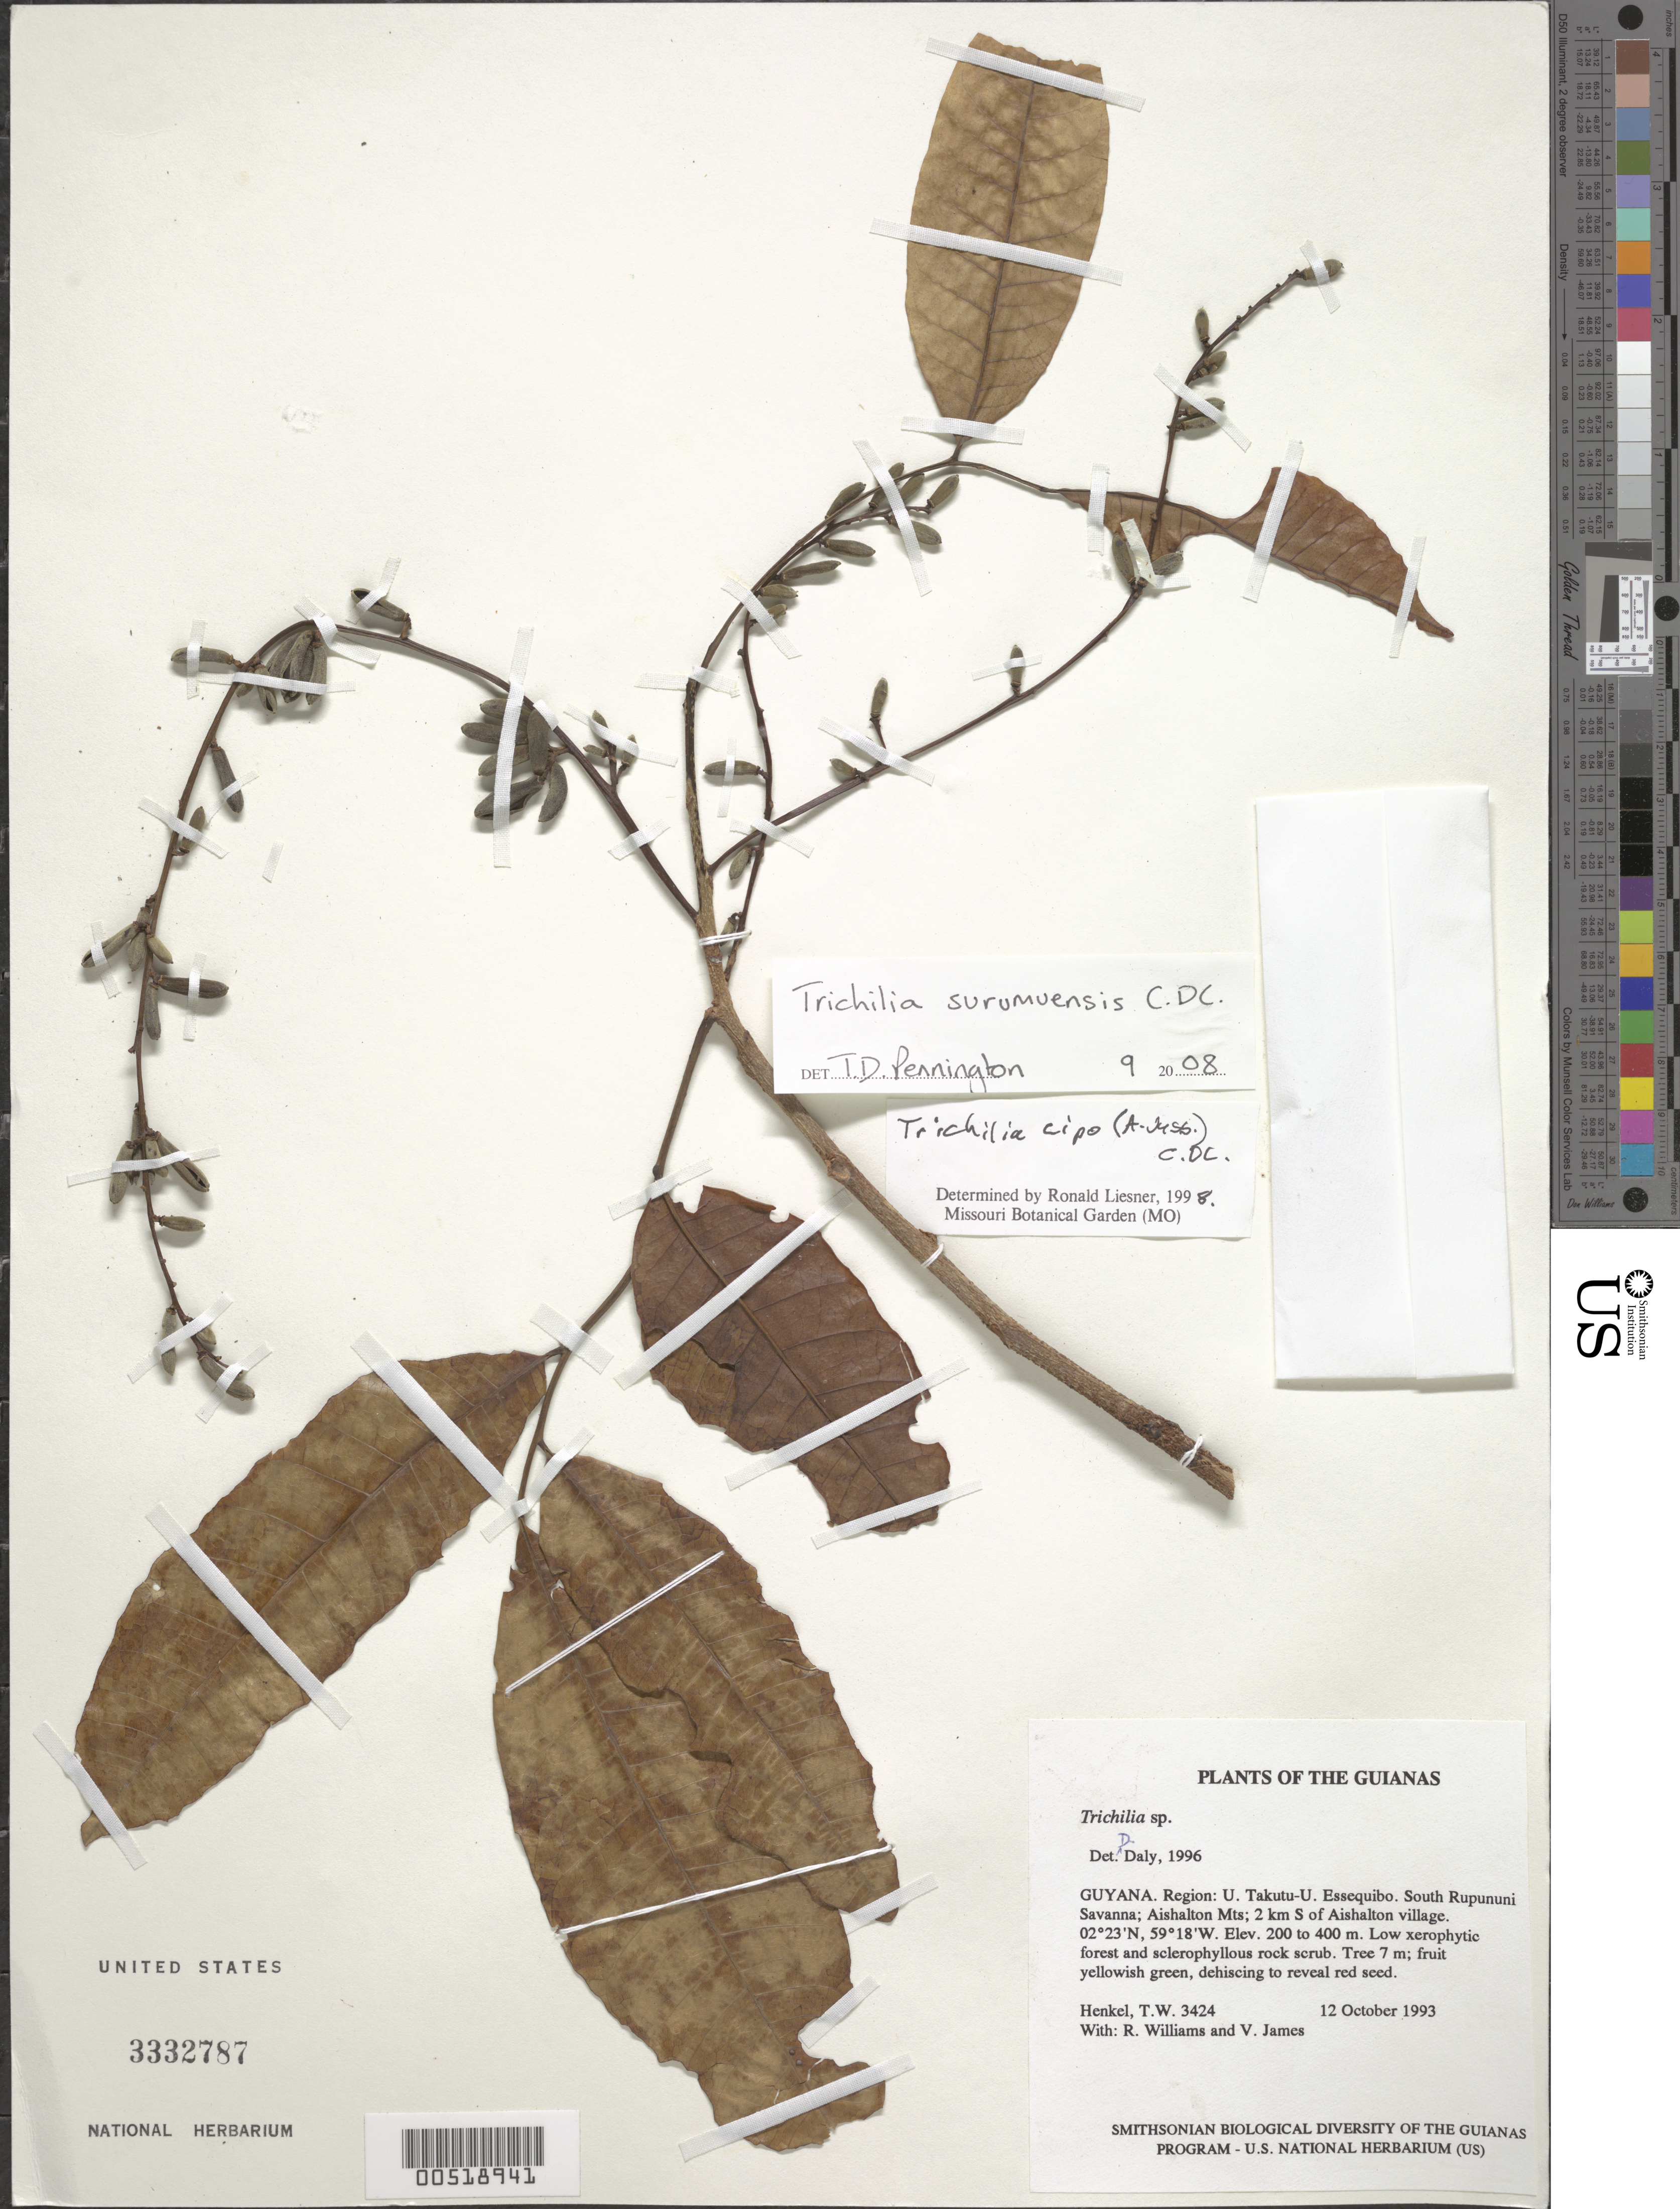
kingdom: Plantae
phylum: Tracheophyta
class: Magnoliopsida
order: Sapindales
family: Meliaceae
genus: Trichilia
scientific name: Trichilia surumuensis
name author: C. DC.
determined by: Pennington, T. D., (K)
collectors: T. Henkel, R. Williams & V. James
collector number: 3424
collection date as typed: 12 October 1993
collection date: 1993-10-12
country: Guyana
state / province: U. Takutu-U. Essequibo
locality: South Rupununi Savanna; Aishalton Mts; 2 km S of Aishalton village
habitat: Low xerophytic forest and sclerophyllous rock scrub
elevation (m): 200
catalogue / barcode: US 3332787